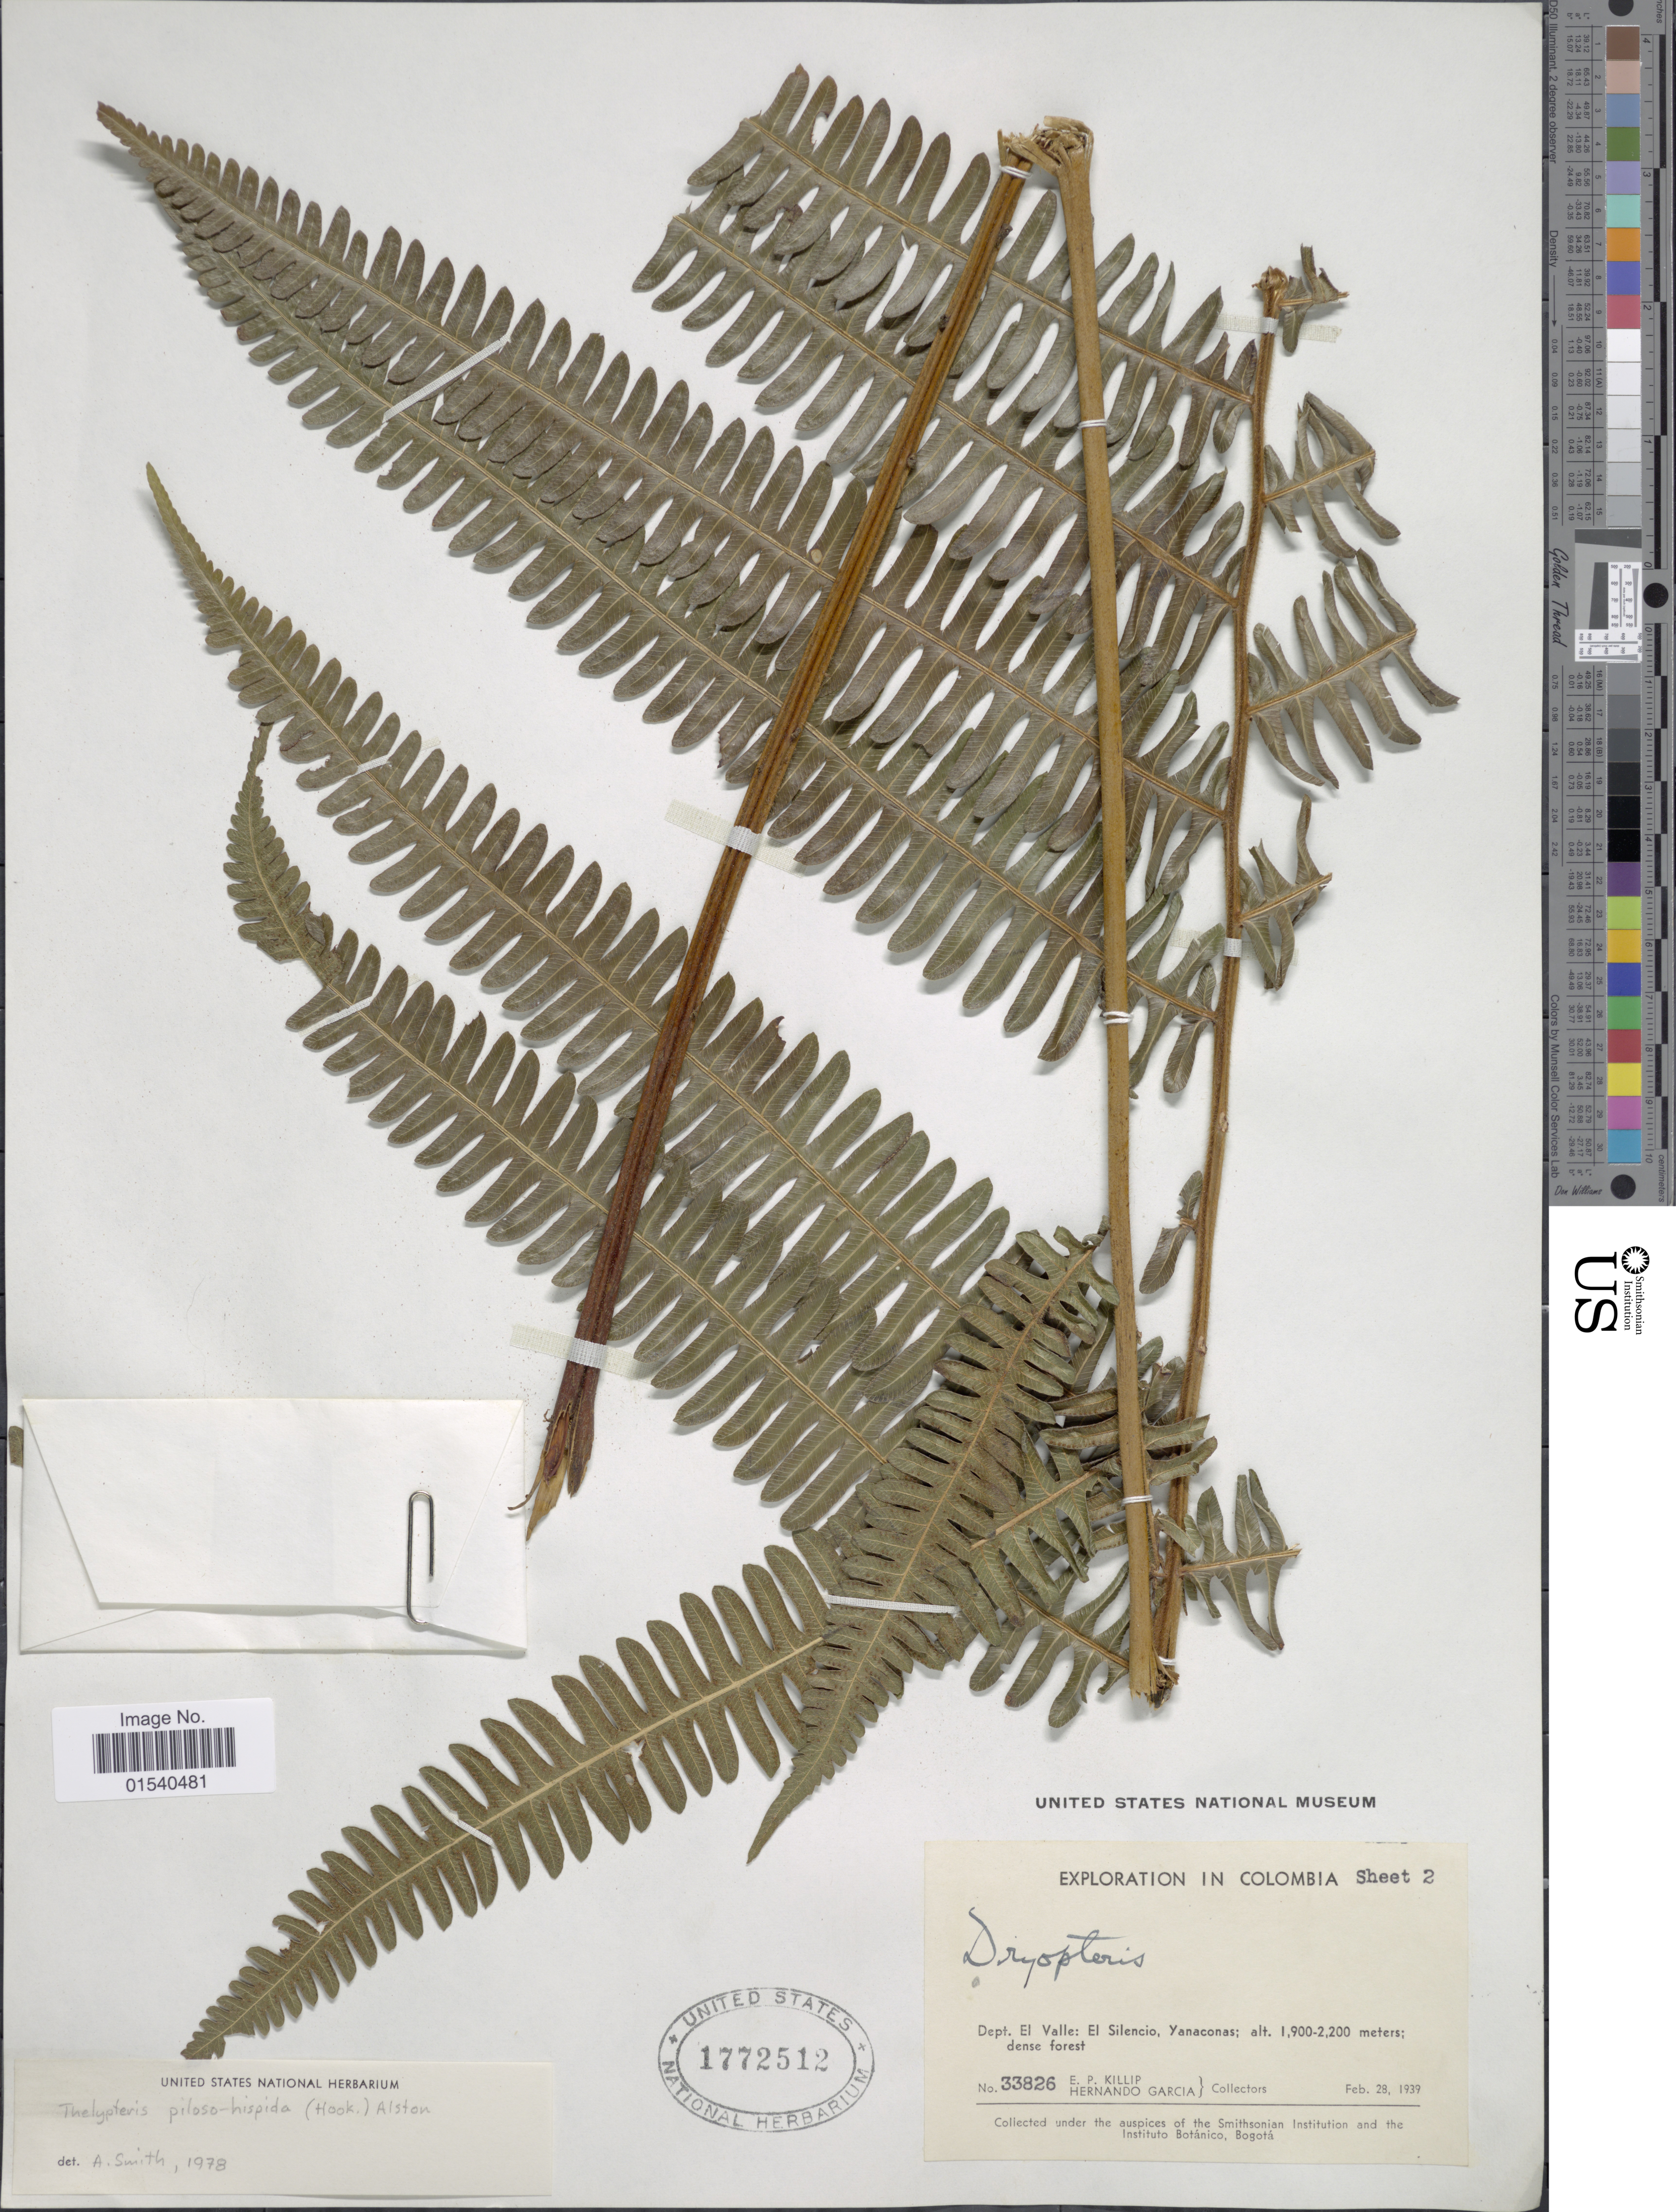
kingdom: Plantae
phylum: Tracheophyta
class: Polypodiopsida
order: Polypodiales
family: Thelypteridaceae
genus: Amauropelta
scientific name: Amauropelta pilosohispida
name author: (Hook.) A.R. Sm.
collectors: E. P. Killip & H. Garcia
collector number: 33826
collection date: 1939-02-28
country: Colombia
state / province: Valle del Cauca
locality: Dept. El Valle: El Silencio, Yanaconas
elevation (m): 1900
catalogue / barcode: US 1772512